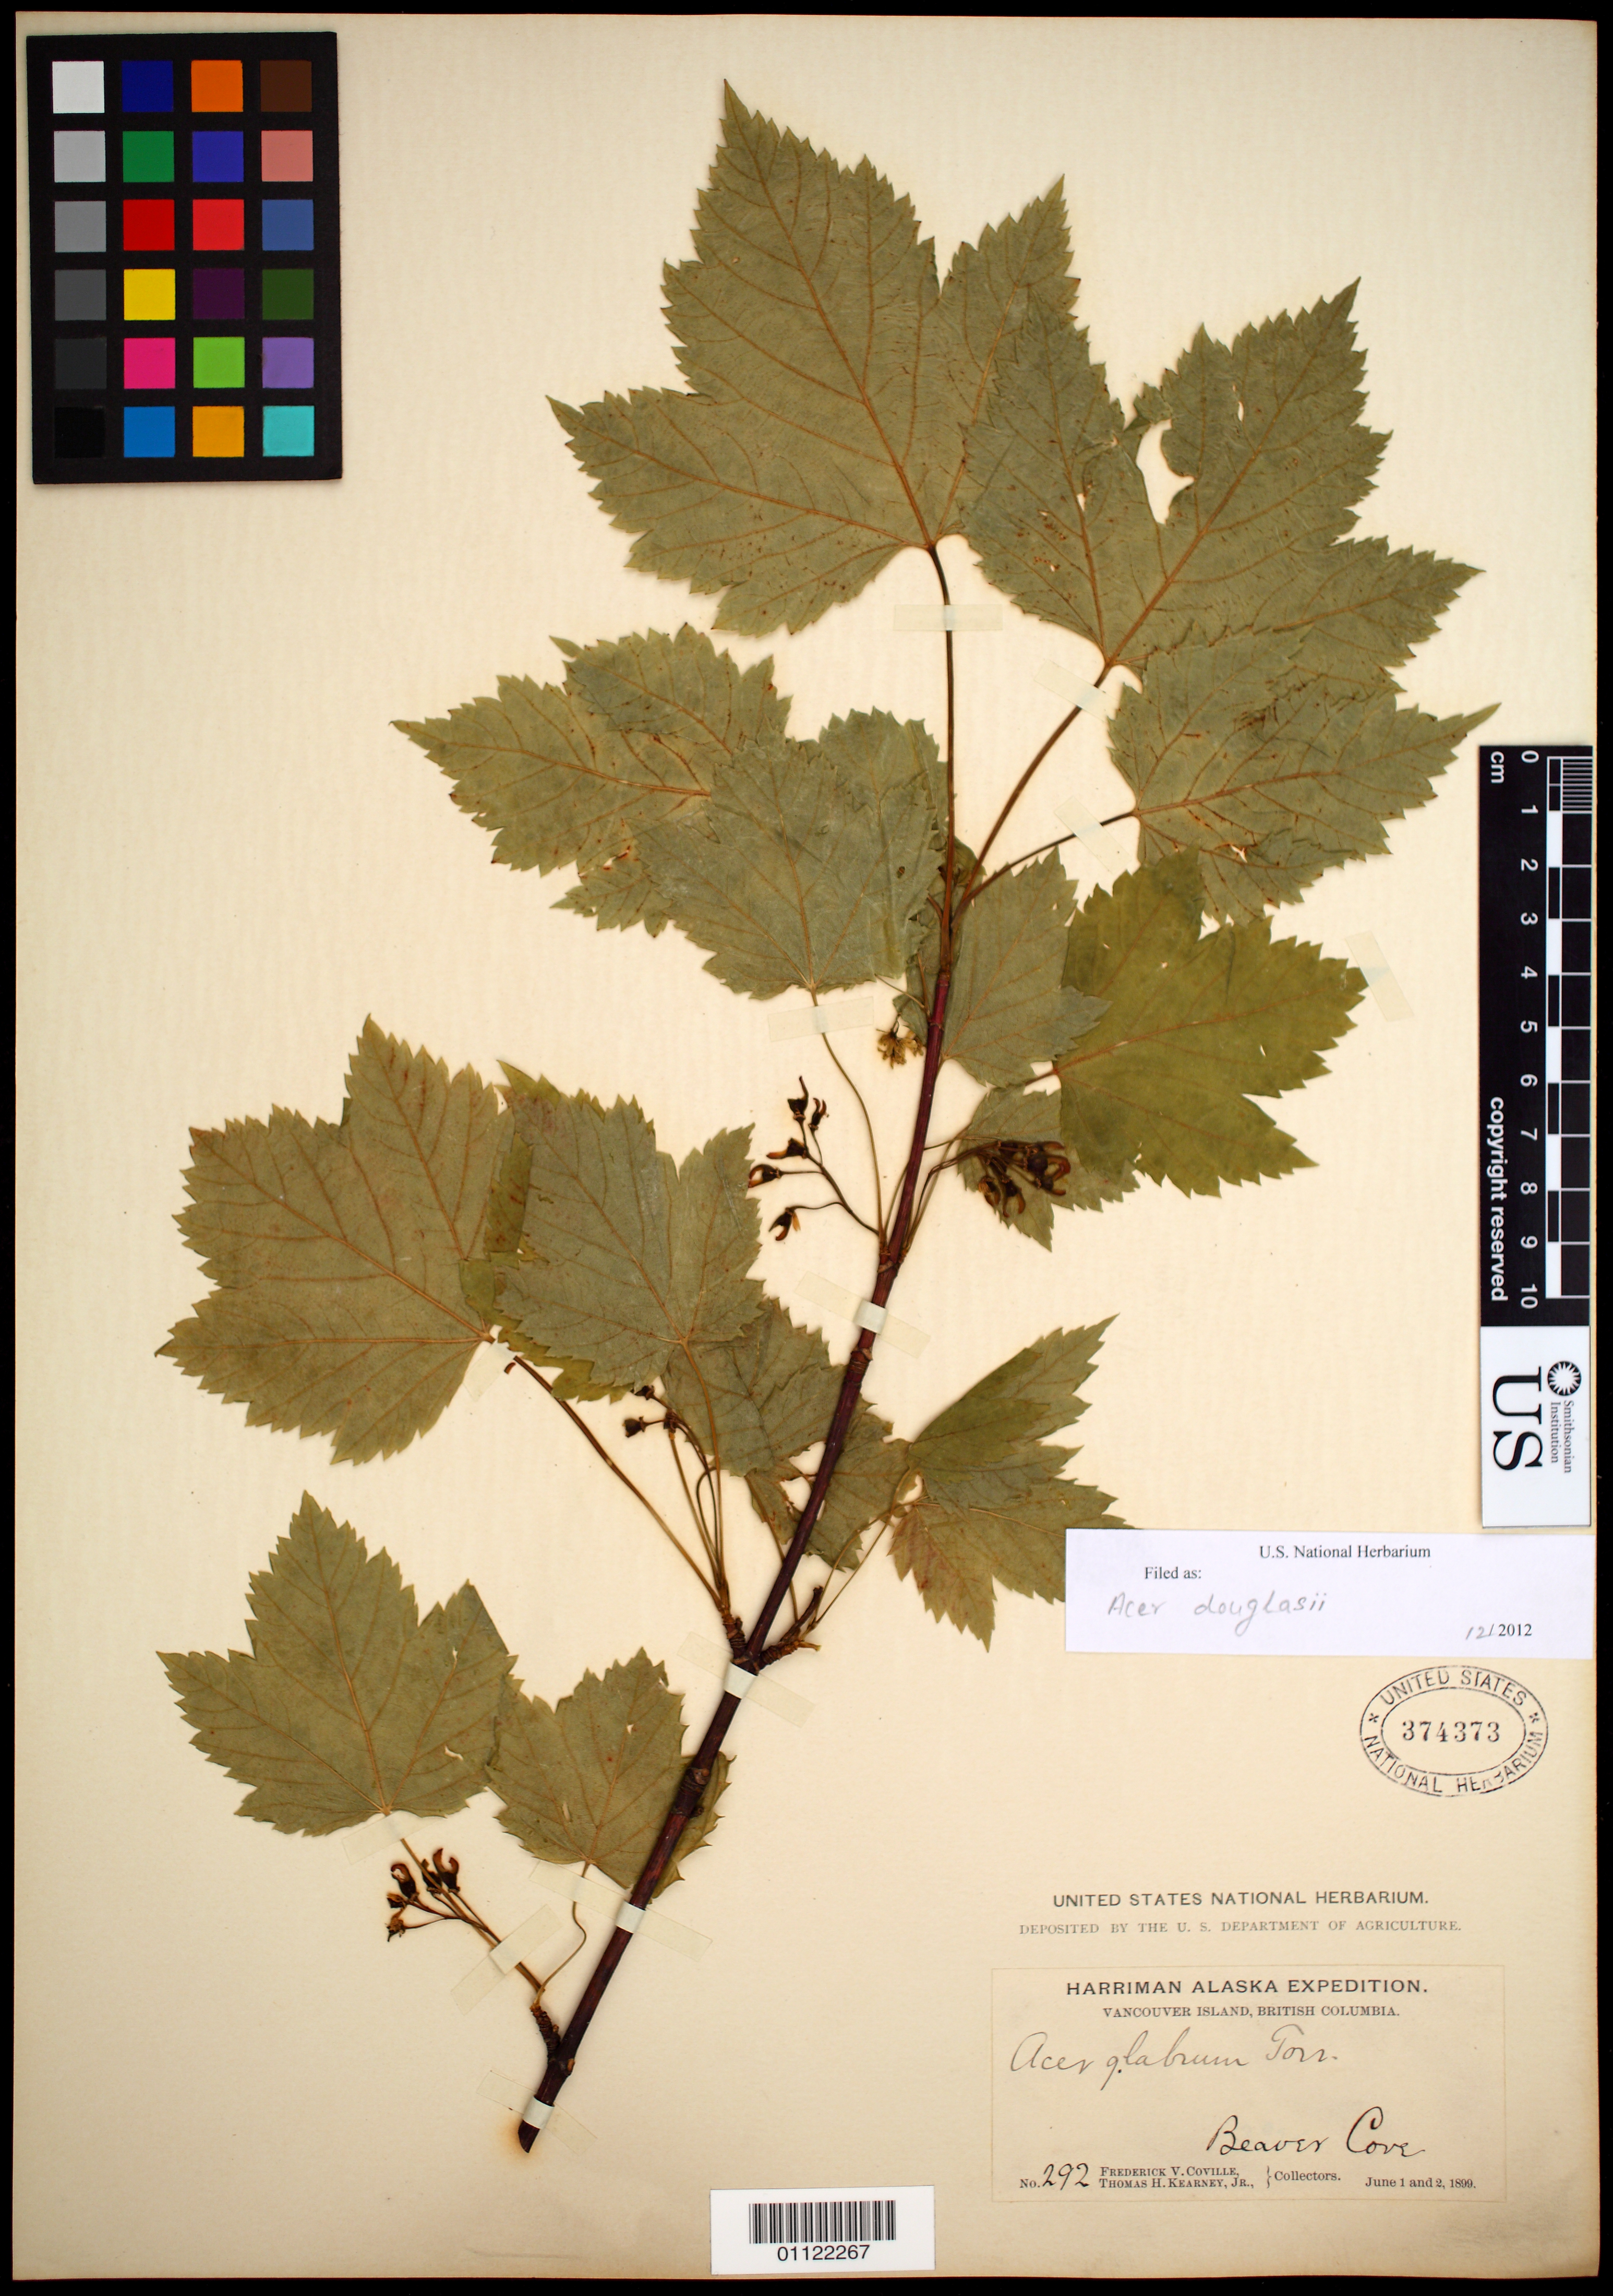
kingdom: Plantae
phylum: Tracheophyta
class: Magnoliopsida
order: Sapindales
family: Sapindaceae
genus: Acer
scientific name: Acer douglasii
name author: Hook.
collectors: F. V. Coville & T. H. Kearney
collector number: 292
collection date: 1899-06-01,1899-06-02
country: Canada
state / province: British Columbia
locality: Vancouver Island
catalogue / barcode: US 374373